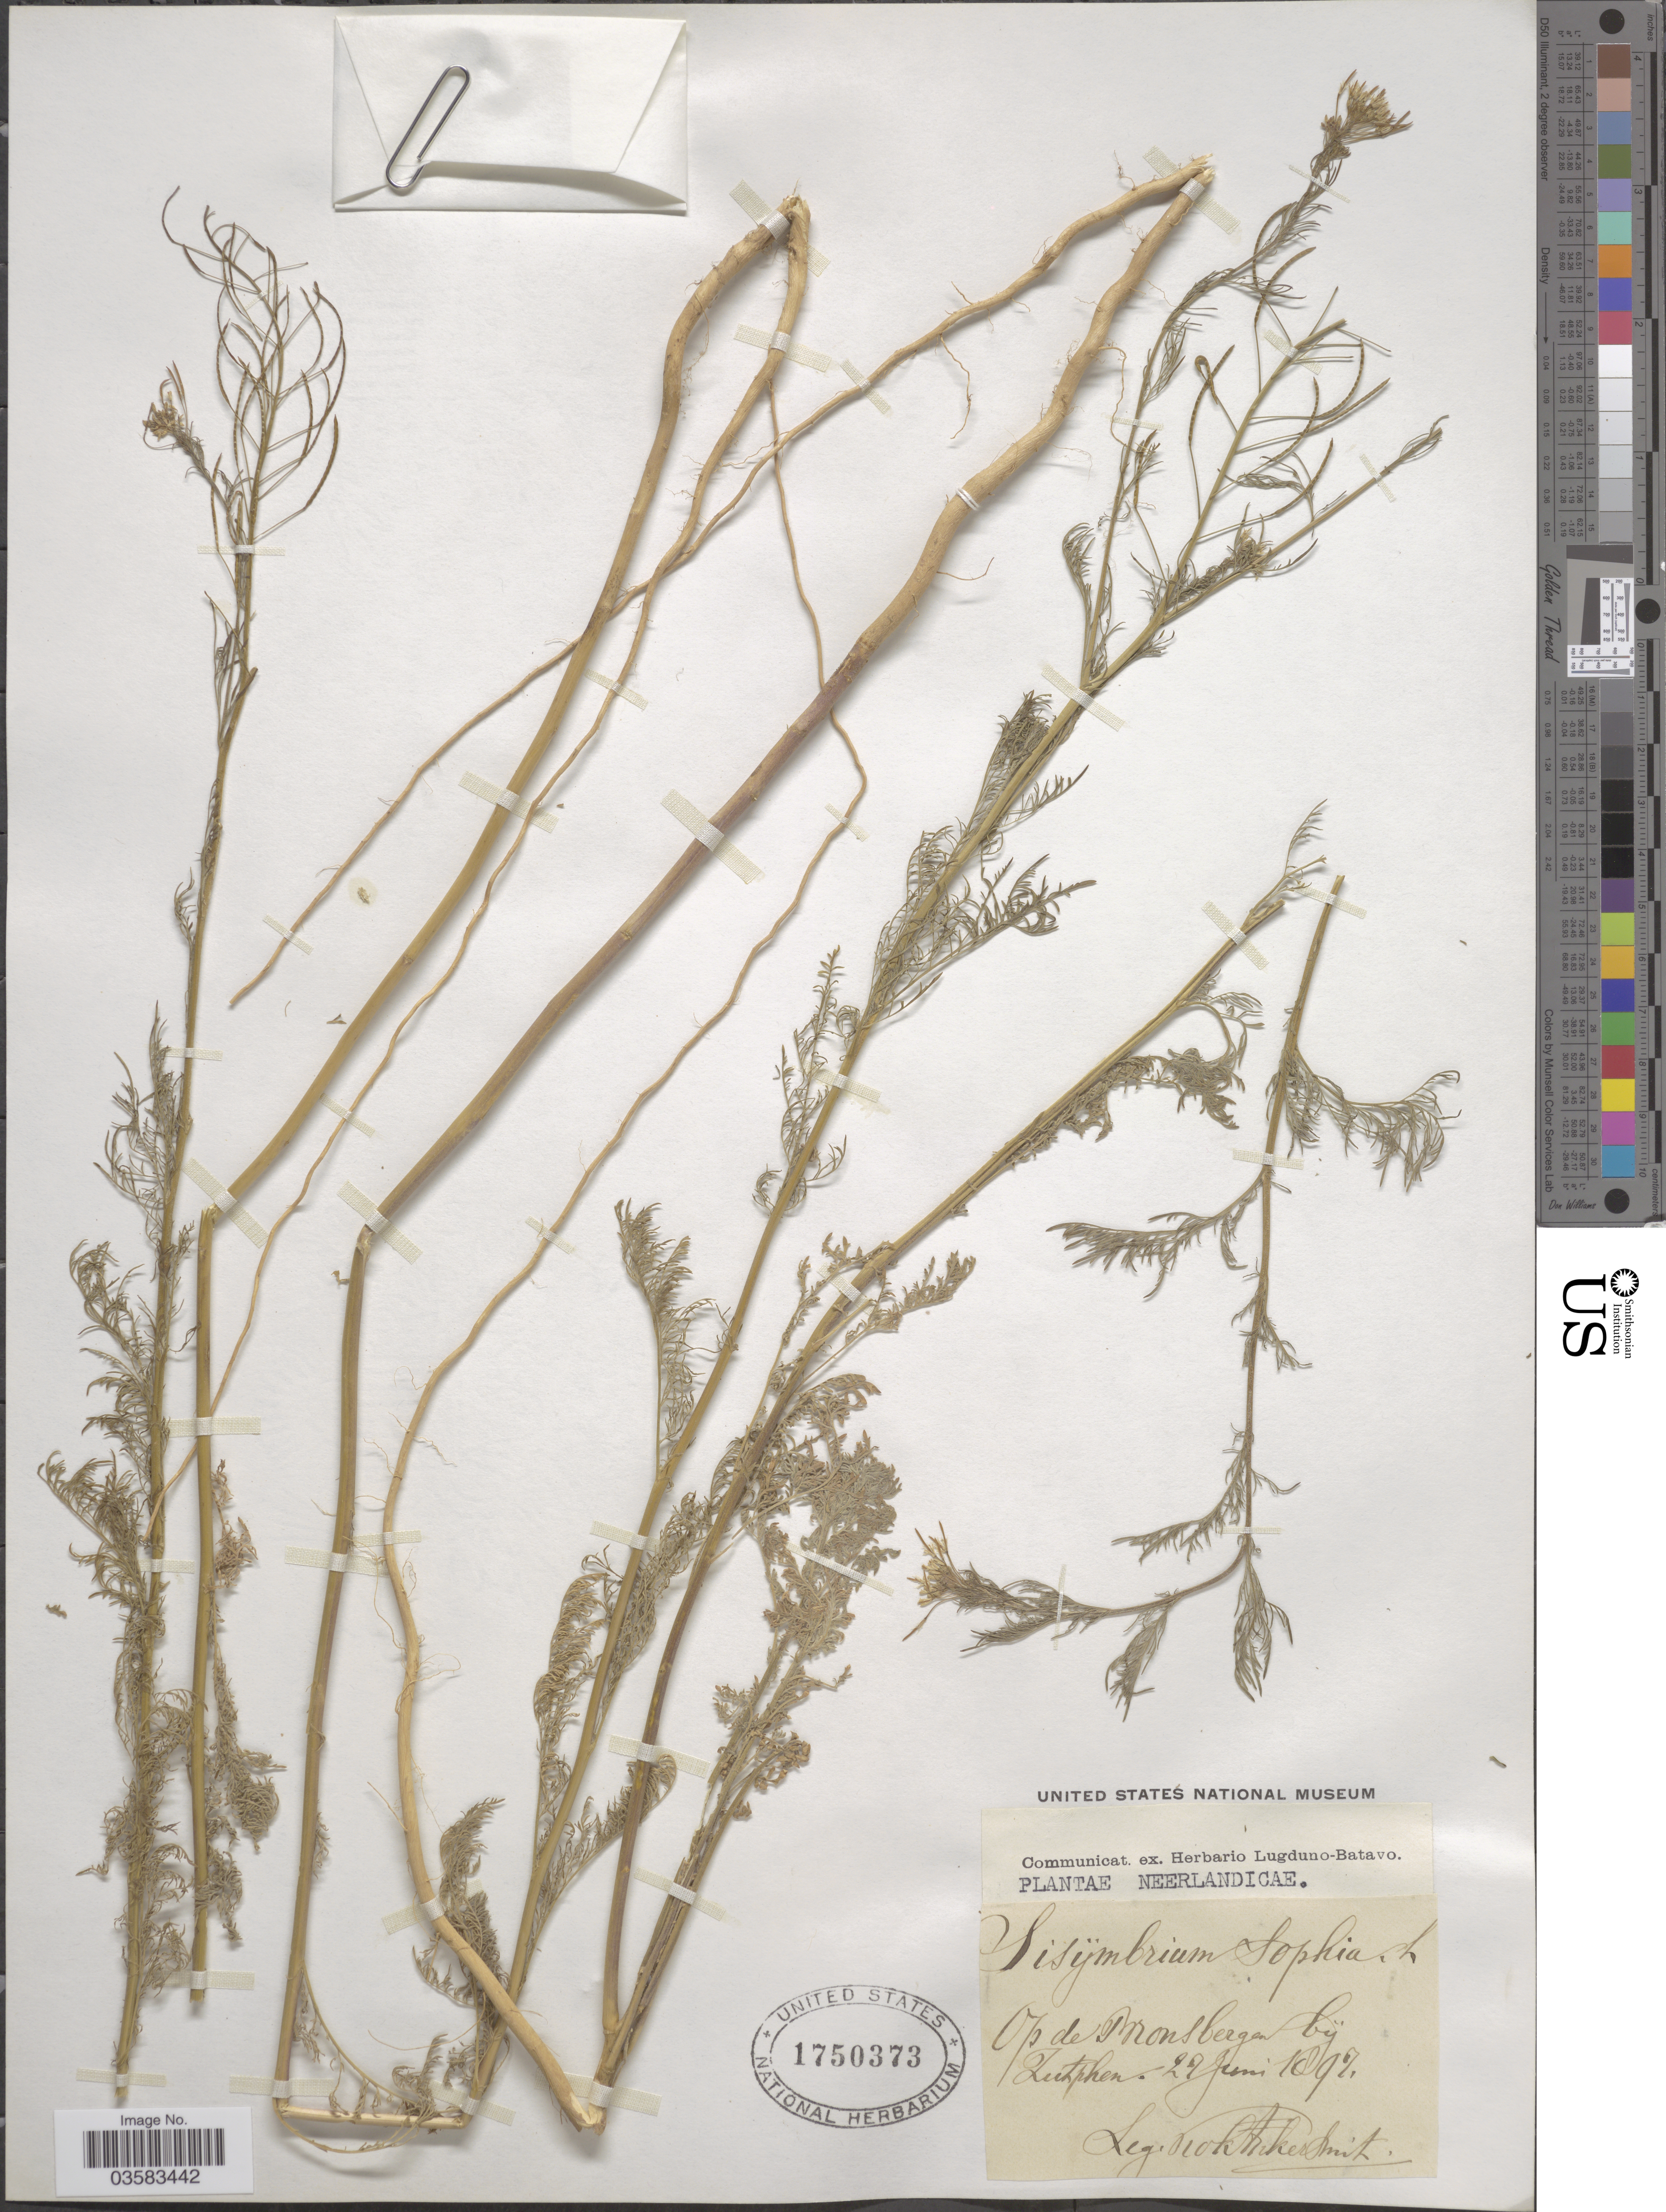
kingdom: Plantae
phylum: Tracheophyta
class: Magnoliopsida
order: Brassicales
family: Brassicaceae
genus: Sisymbrium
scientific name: Sisymbrium sophia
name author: L.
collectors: Kok Ankersmit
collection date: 1897-06-27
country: Netherlands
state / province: Gelderland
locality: Neerlandicæ. Op de Bronsbergen bij Zutphen.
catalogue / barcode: US 1750373